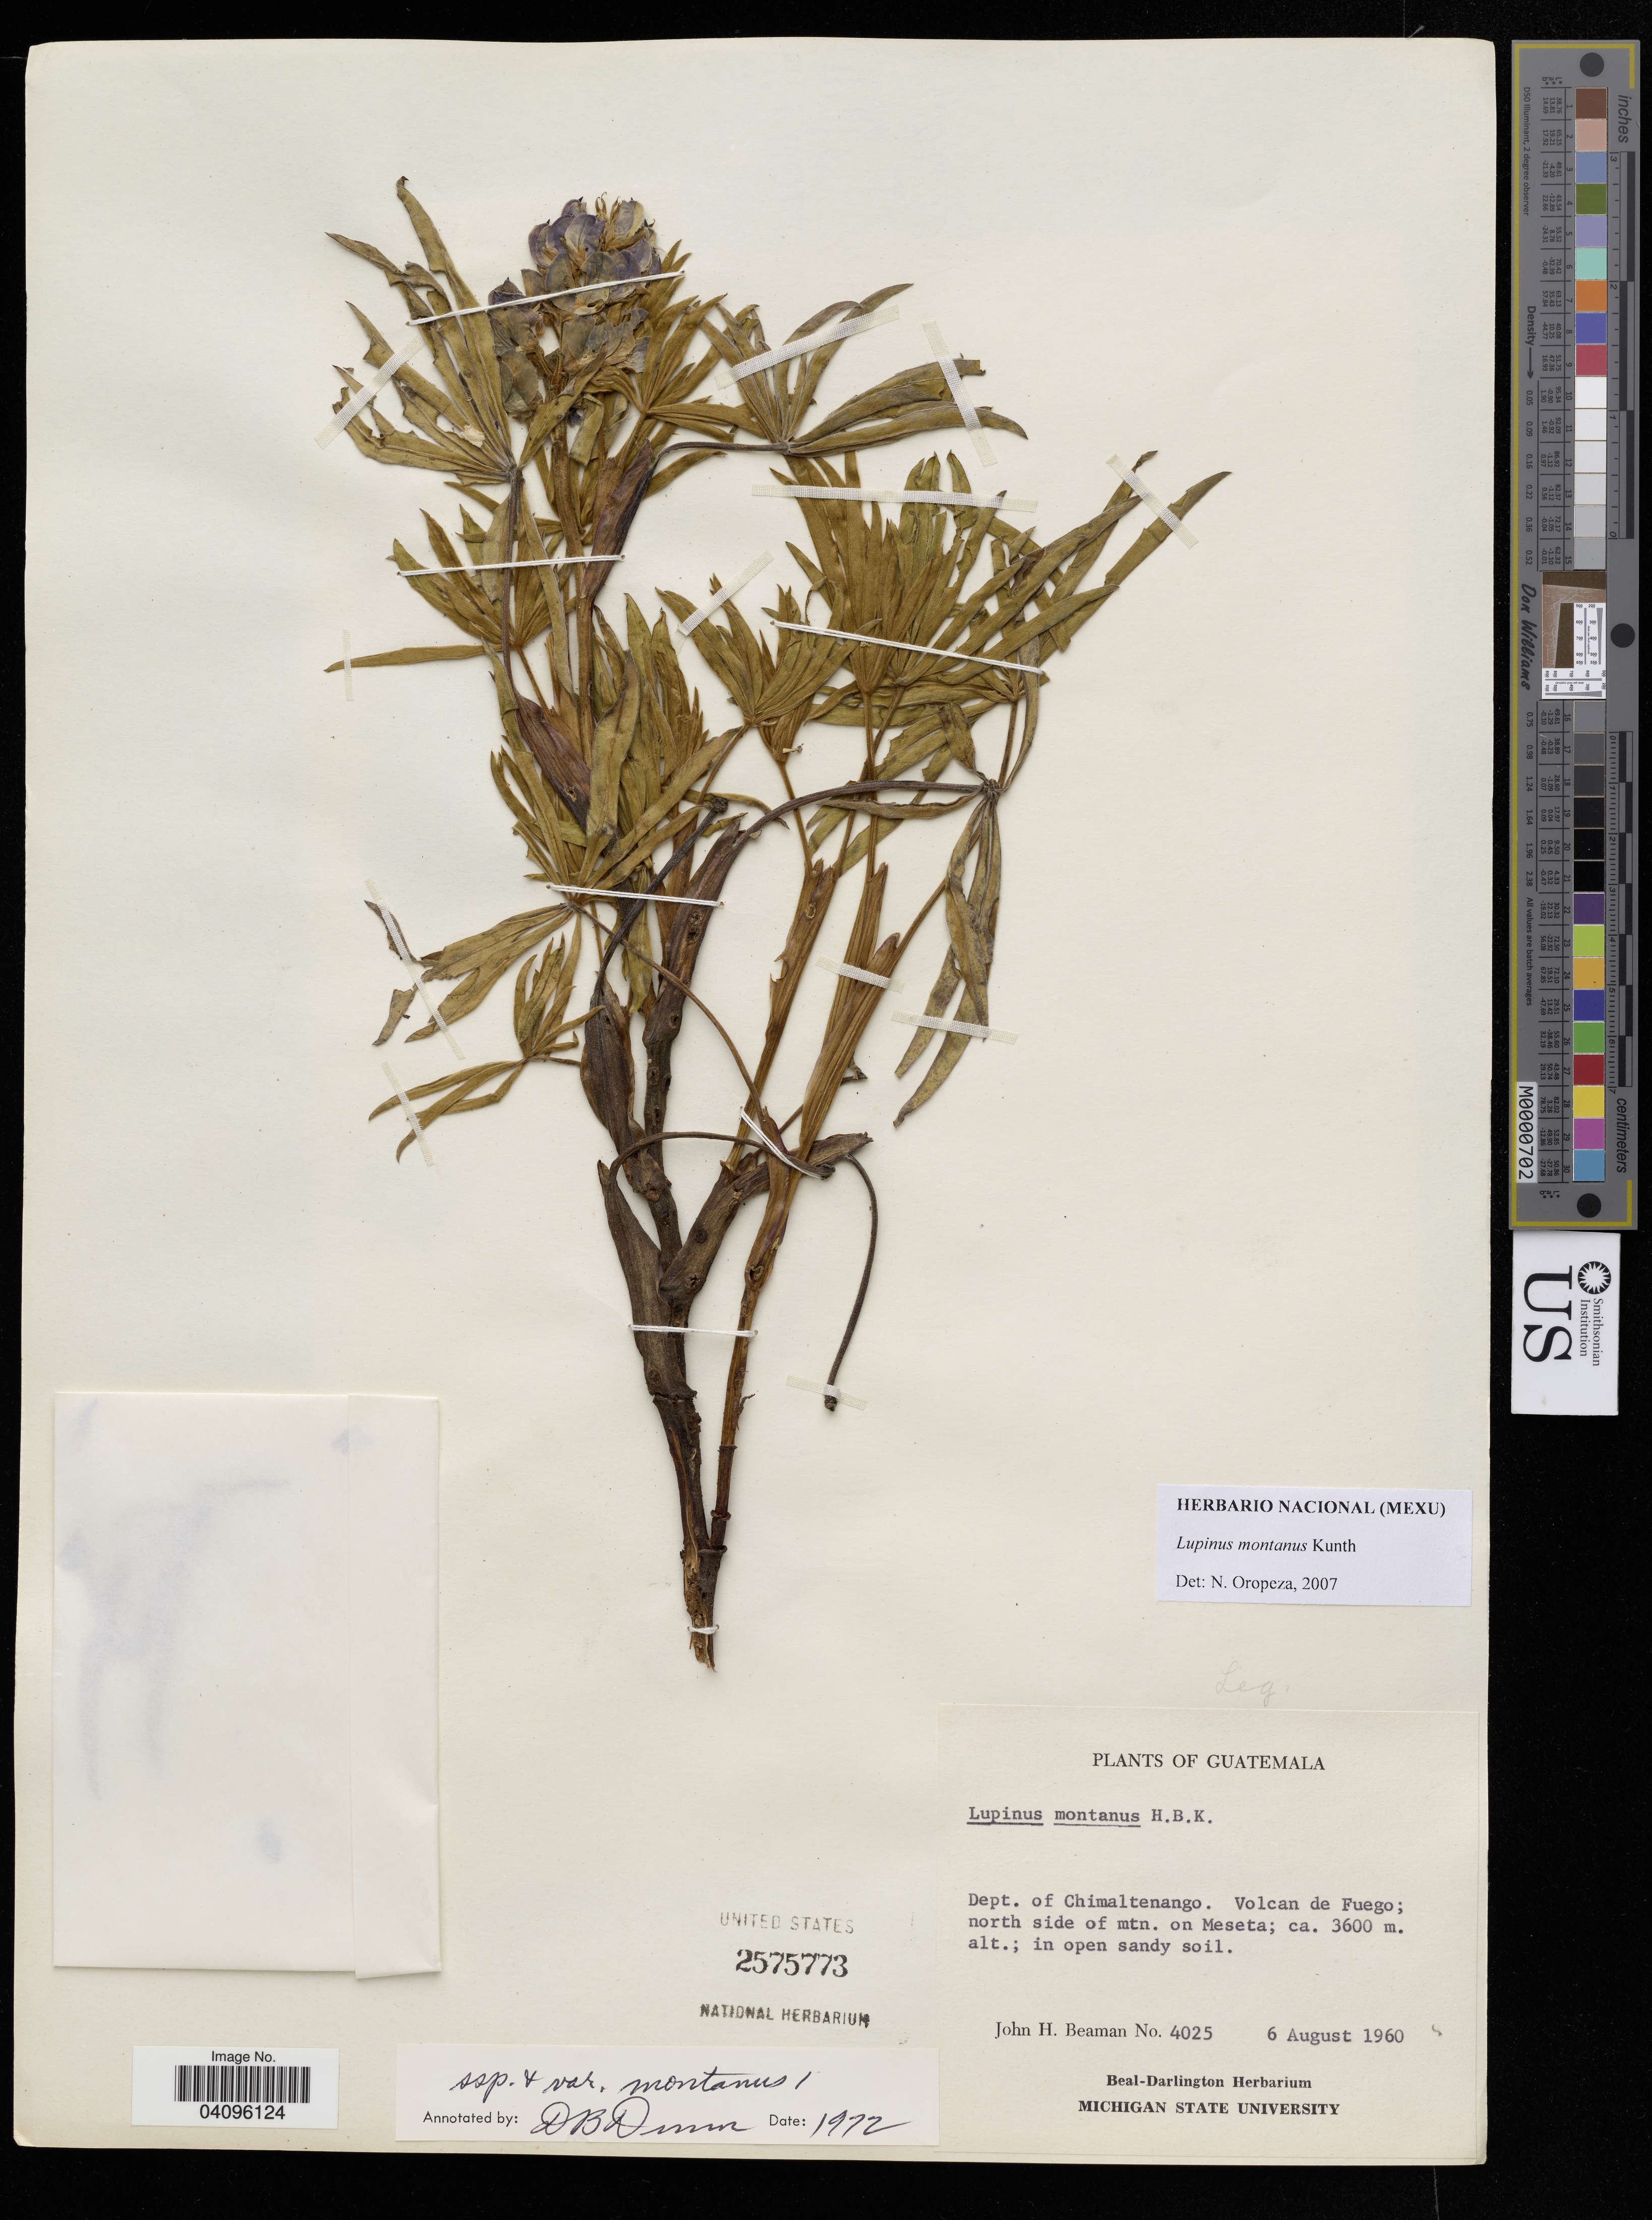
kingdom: Plantae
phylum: Tracheophyta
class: Magnoliopsida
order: Fabales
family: Fabaceae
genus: Lupinus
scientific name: Lupinus montanus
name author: Kunth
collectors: J. H. Beaman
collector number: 4025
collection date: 1960-08-06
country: Guatemala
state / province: Chimaltenango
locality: Volcan de Fuego; north side of mtn. on Meseta.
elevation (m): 3600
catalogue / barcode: US 2575773